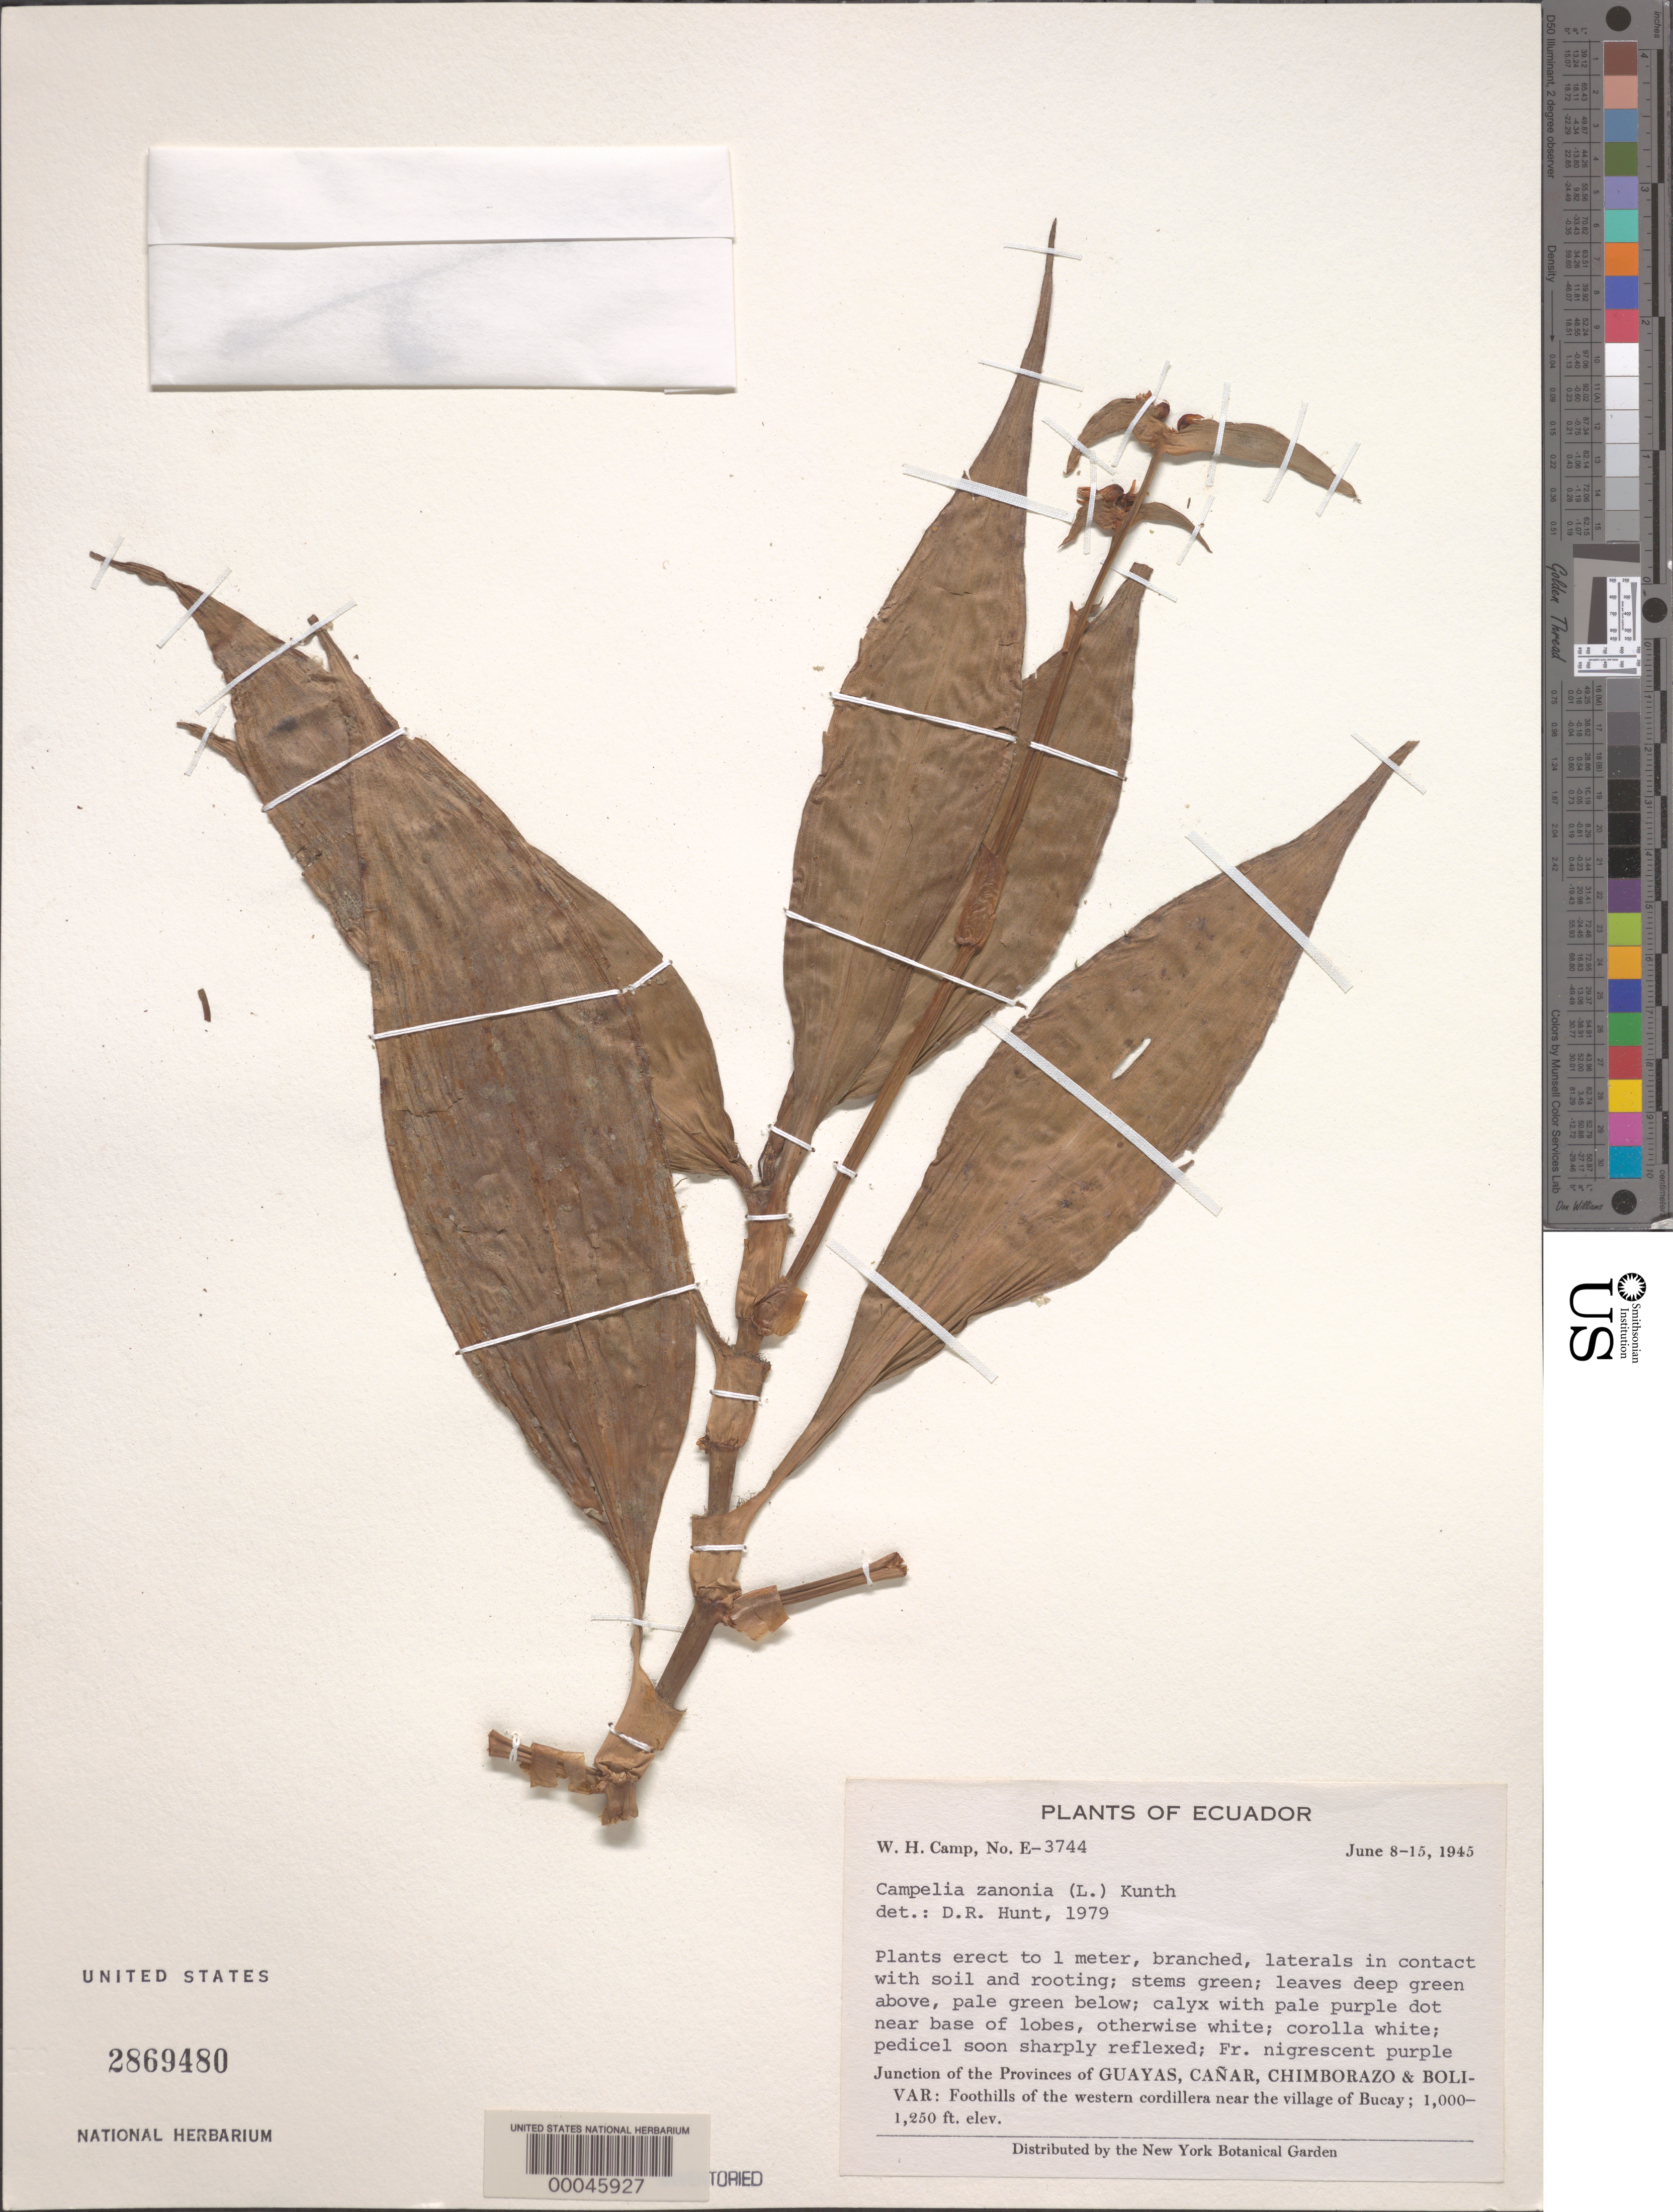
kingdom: Plantae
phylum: Tracheophyta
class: Liliopsida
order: Commelinales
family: Commelinaceae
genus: Tradescantia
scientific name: Tradescantia zanonia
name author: (L.) Sw.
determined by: Hunt, D. R.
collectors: W. H. Camp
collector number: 3744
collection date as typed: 08 Jun 1945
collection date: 1945-06-08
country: Ecuador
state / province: Guayas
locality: Junction of Guayas, Canar, Chimborazo and Bolivar Provinces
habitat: Foothills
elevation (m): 305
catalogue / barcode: US 2869480